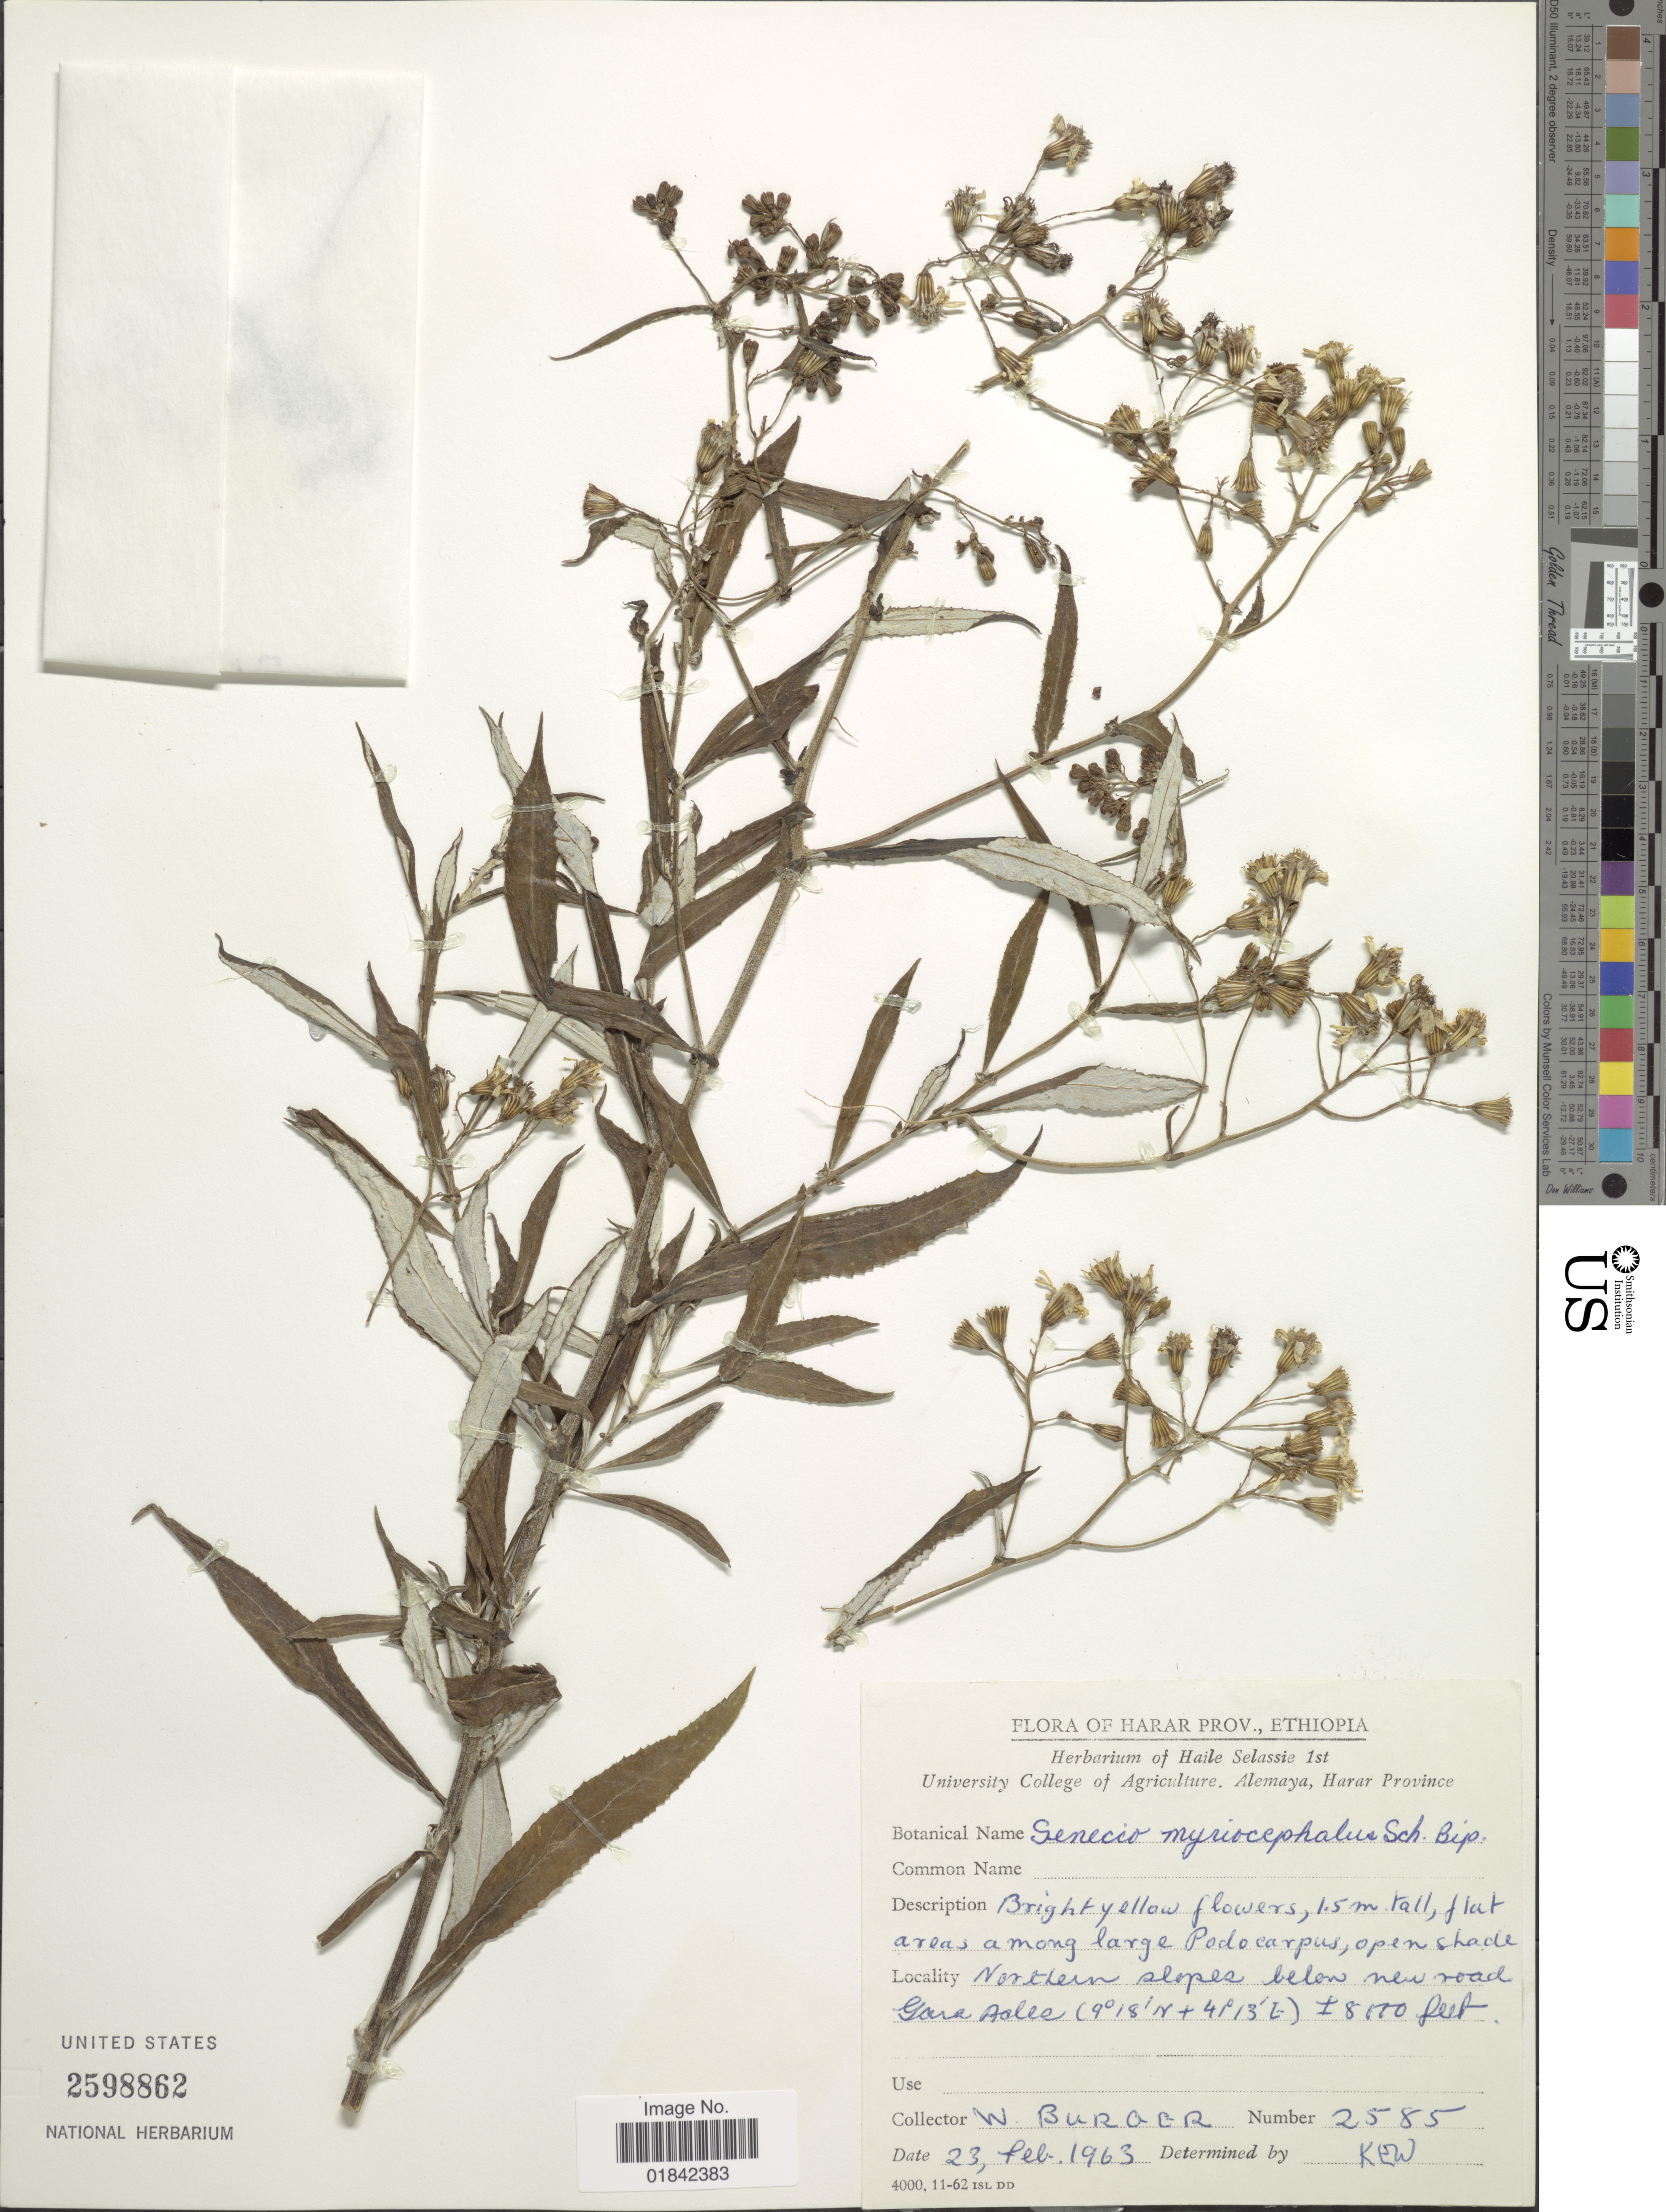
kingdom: Plantae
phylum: Tracheophyta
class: Magnoliopsida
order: Asterales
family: Asteraceae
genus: Senecio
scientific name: Senecio myriocephalus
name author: Sch. Bip. ex A. Rich.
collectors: W. Burger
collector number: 2585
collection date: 1963-02-23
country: Ethiopia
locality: Harar Prov., Northern slopes below new road Gara Aoles [interpreted]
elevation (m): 2438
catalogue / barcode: US 2598862